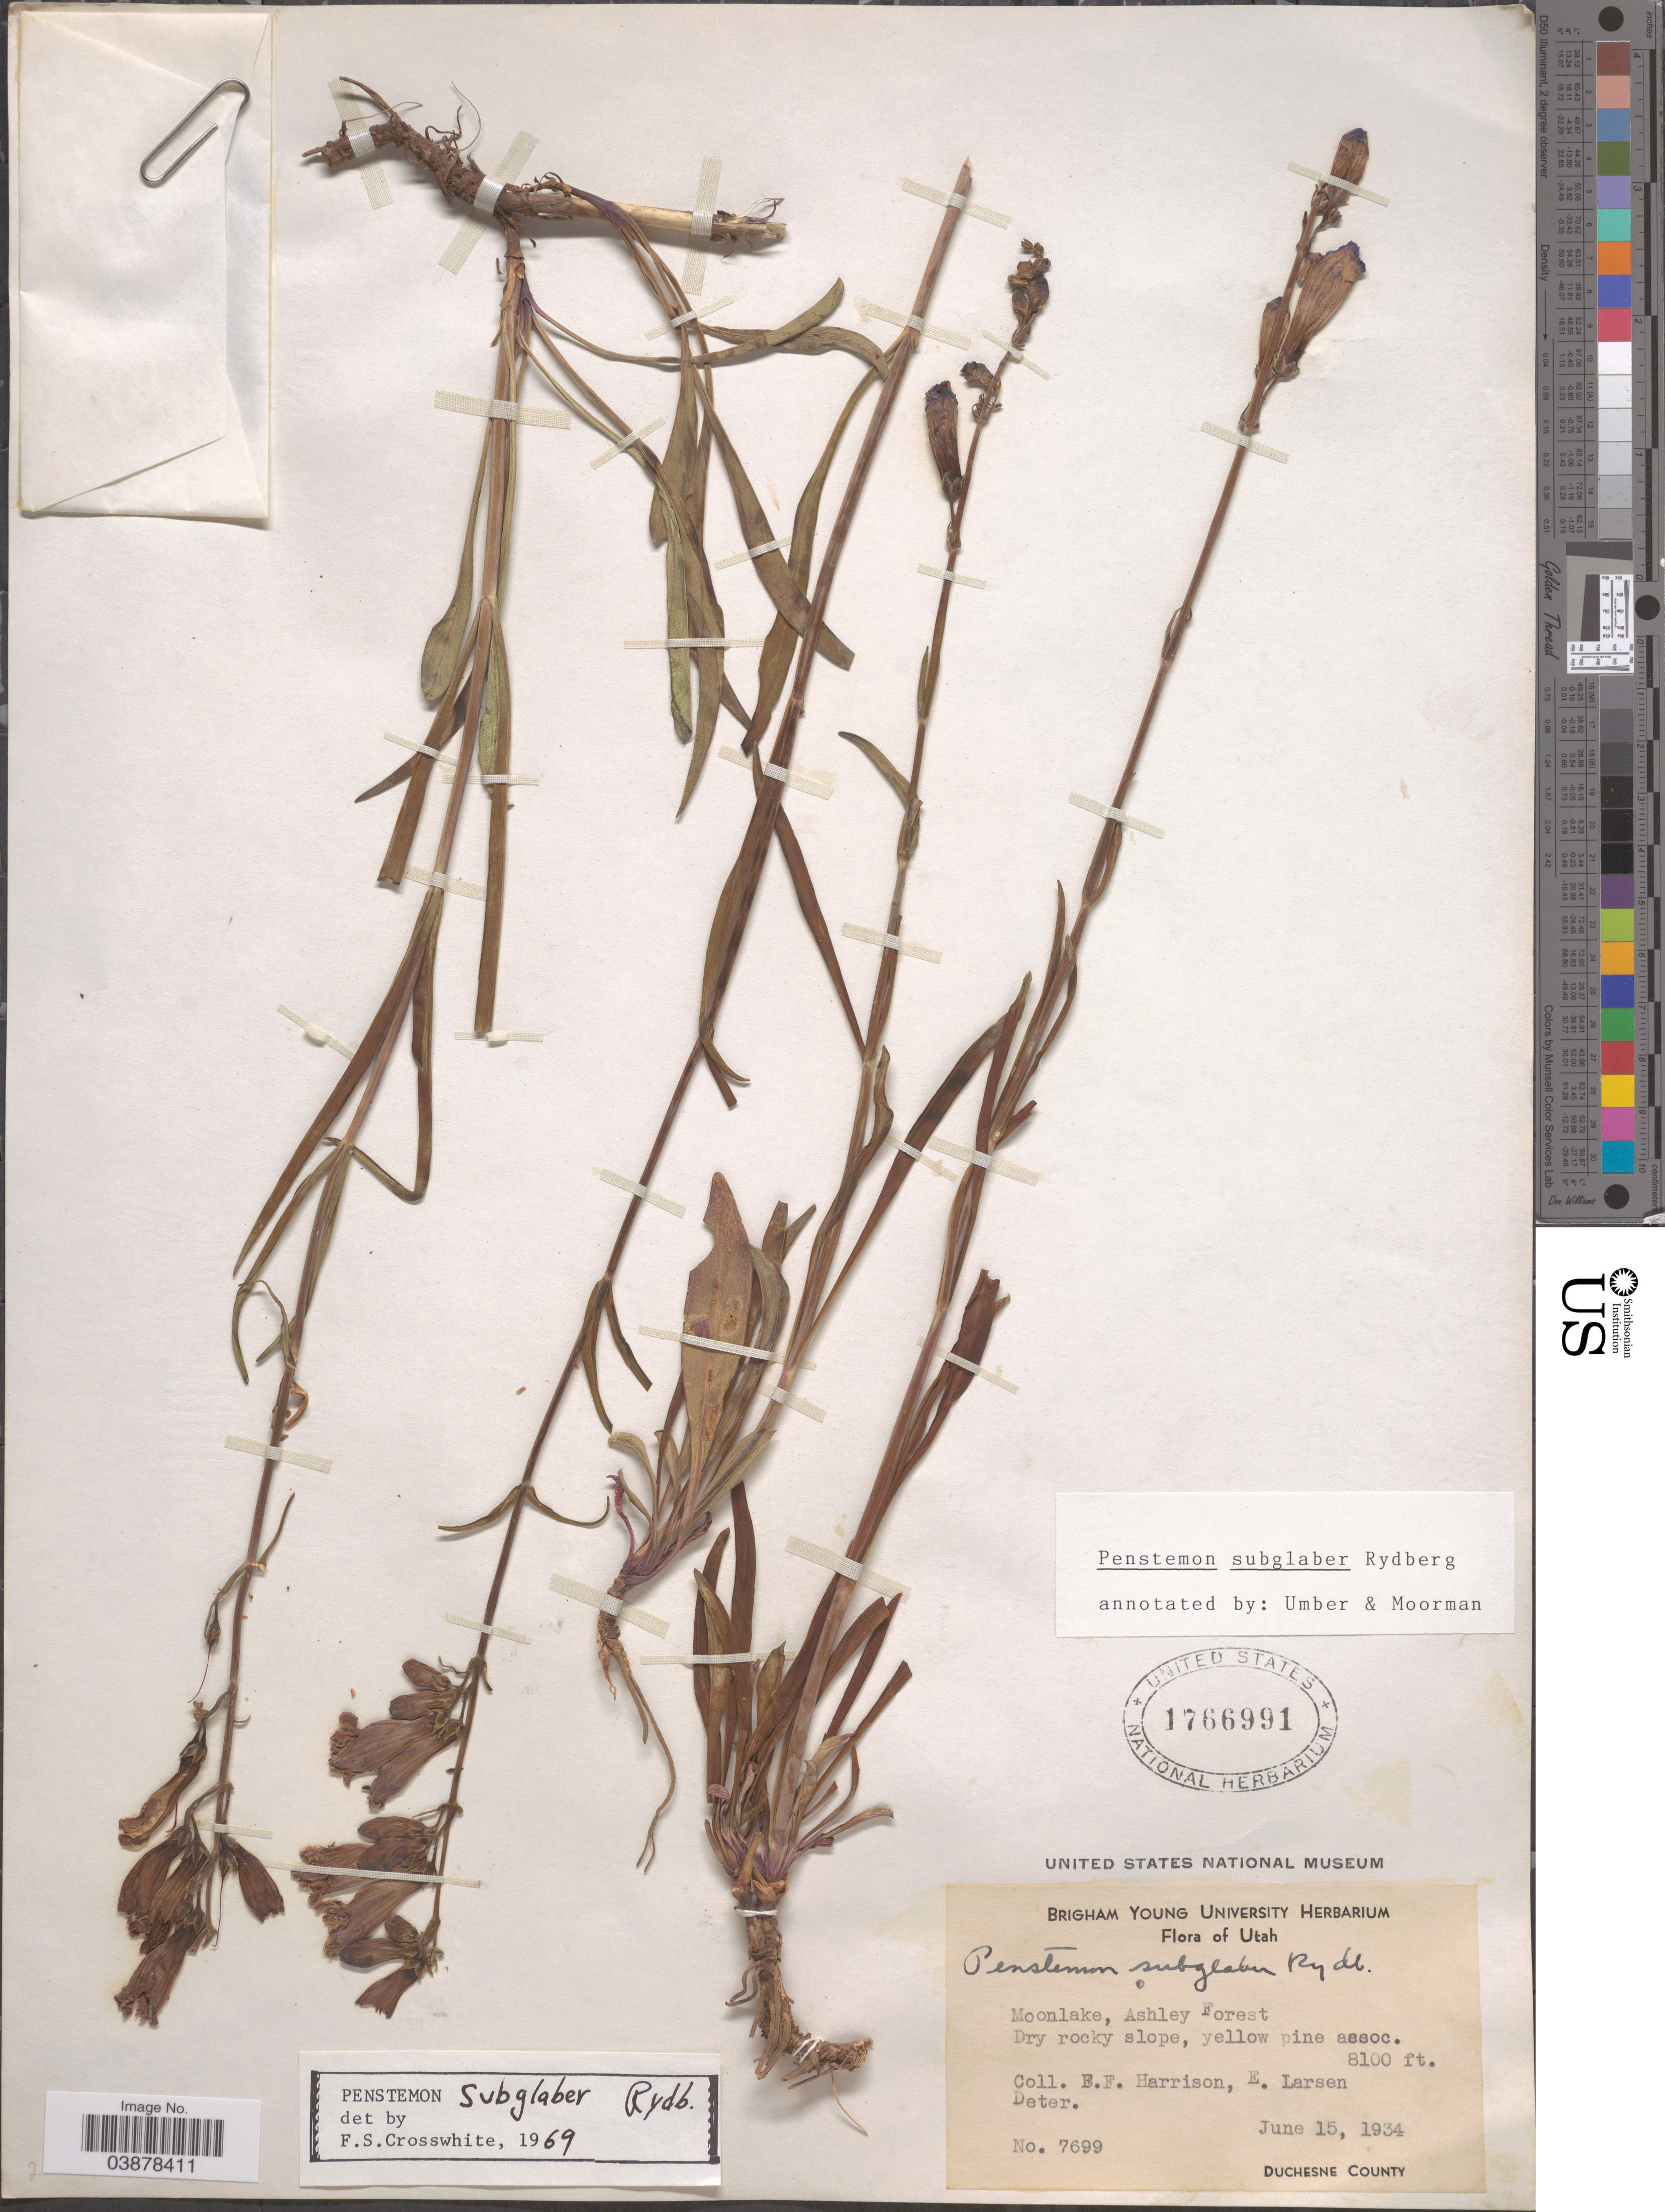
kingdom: Plantae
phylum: Tracheophyta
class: Magnoliopsida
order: Lamiales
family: Plantaginaceae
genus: Penstemon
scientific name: Penstemon subglaber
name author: Rydb.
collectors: B. F. Harrison & E. Larsen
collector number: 7699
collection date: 1934-06-15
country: United States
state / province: Utah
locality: Moonlake, Ashley Forest. Duchesne County.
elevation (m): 2469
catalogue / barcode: US 1766991